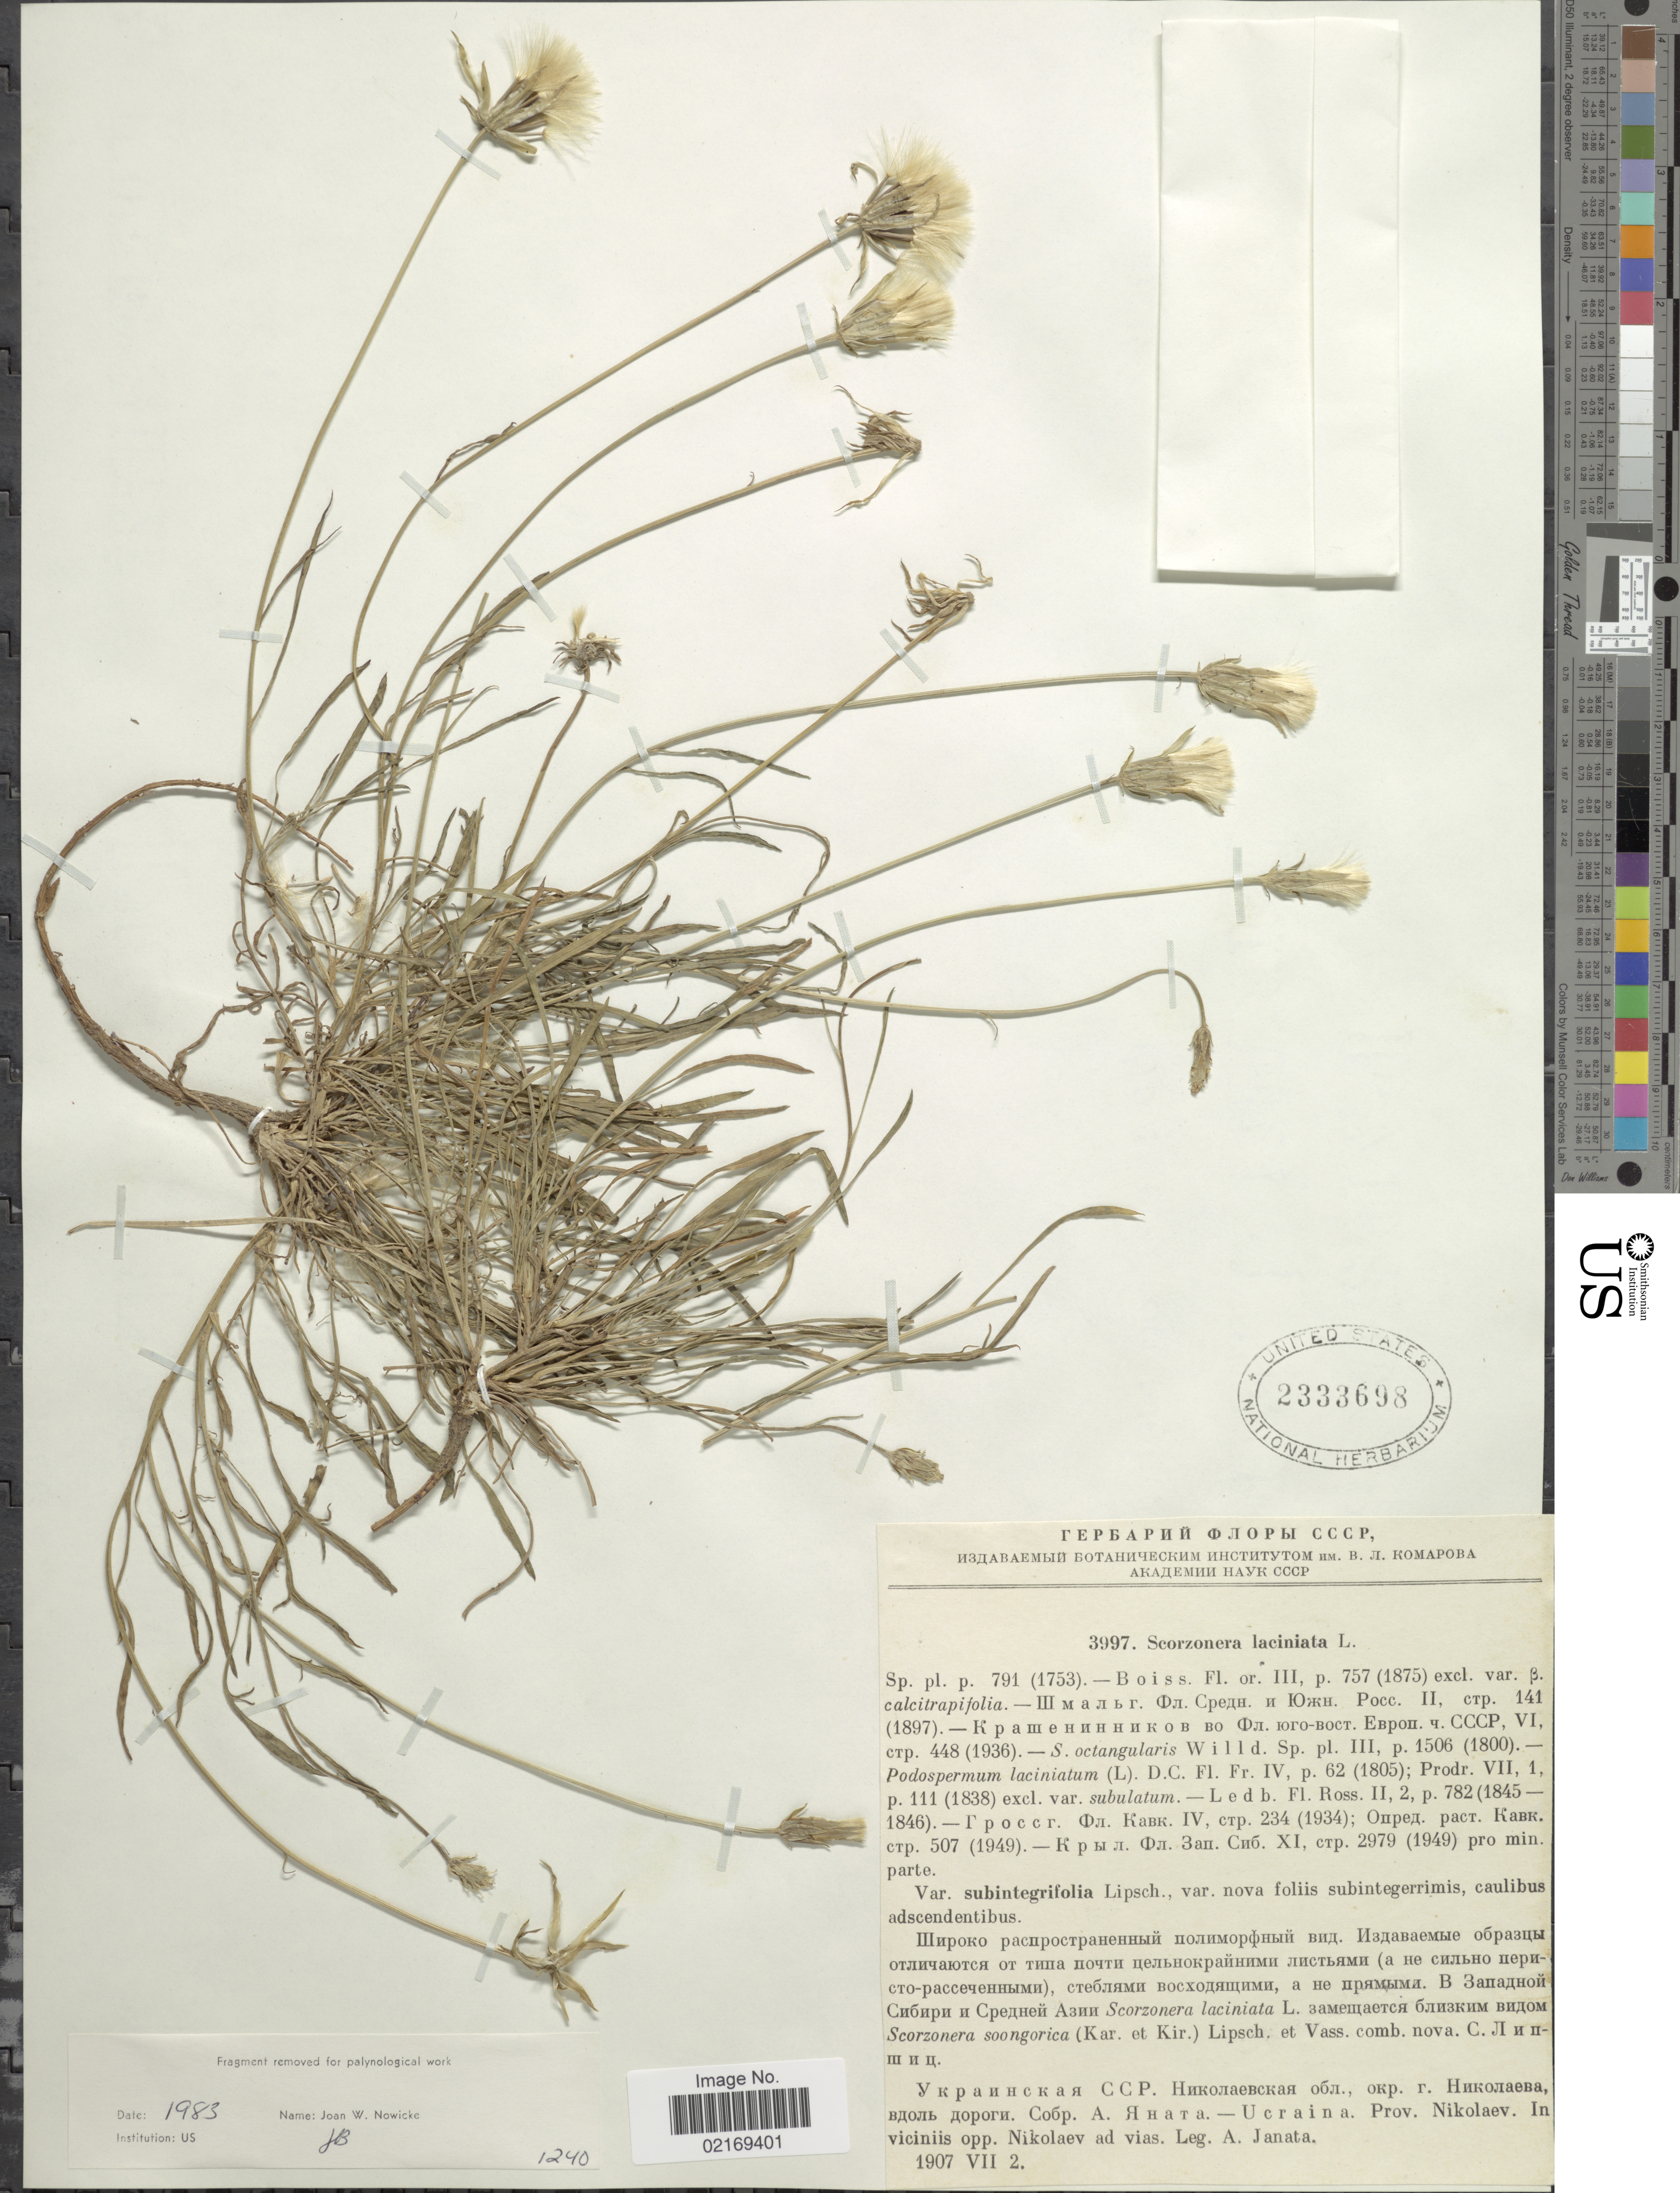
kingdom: Plantae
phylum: Tracheophyta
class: Magnoliopsida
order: Asterales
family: Asteraceae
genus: Podospermum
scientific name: Podospermum laciniatum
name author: (L.) DC.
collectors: A. Janata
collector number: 3997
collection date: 1907-07-02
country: Ukraine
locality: Prov. Nikolaev, in viciniis opp. Nikolaev ad vias.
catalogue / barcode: US 2333698